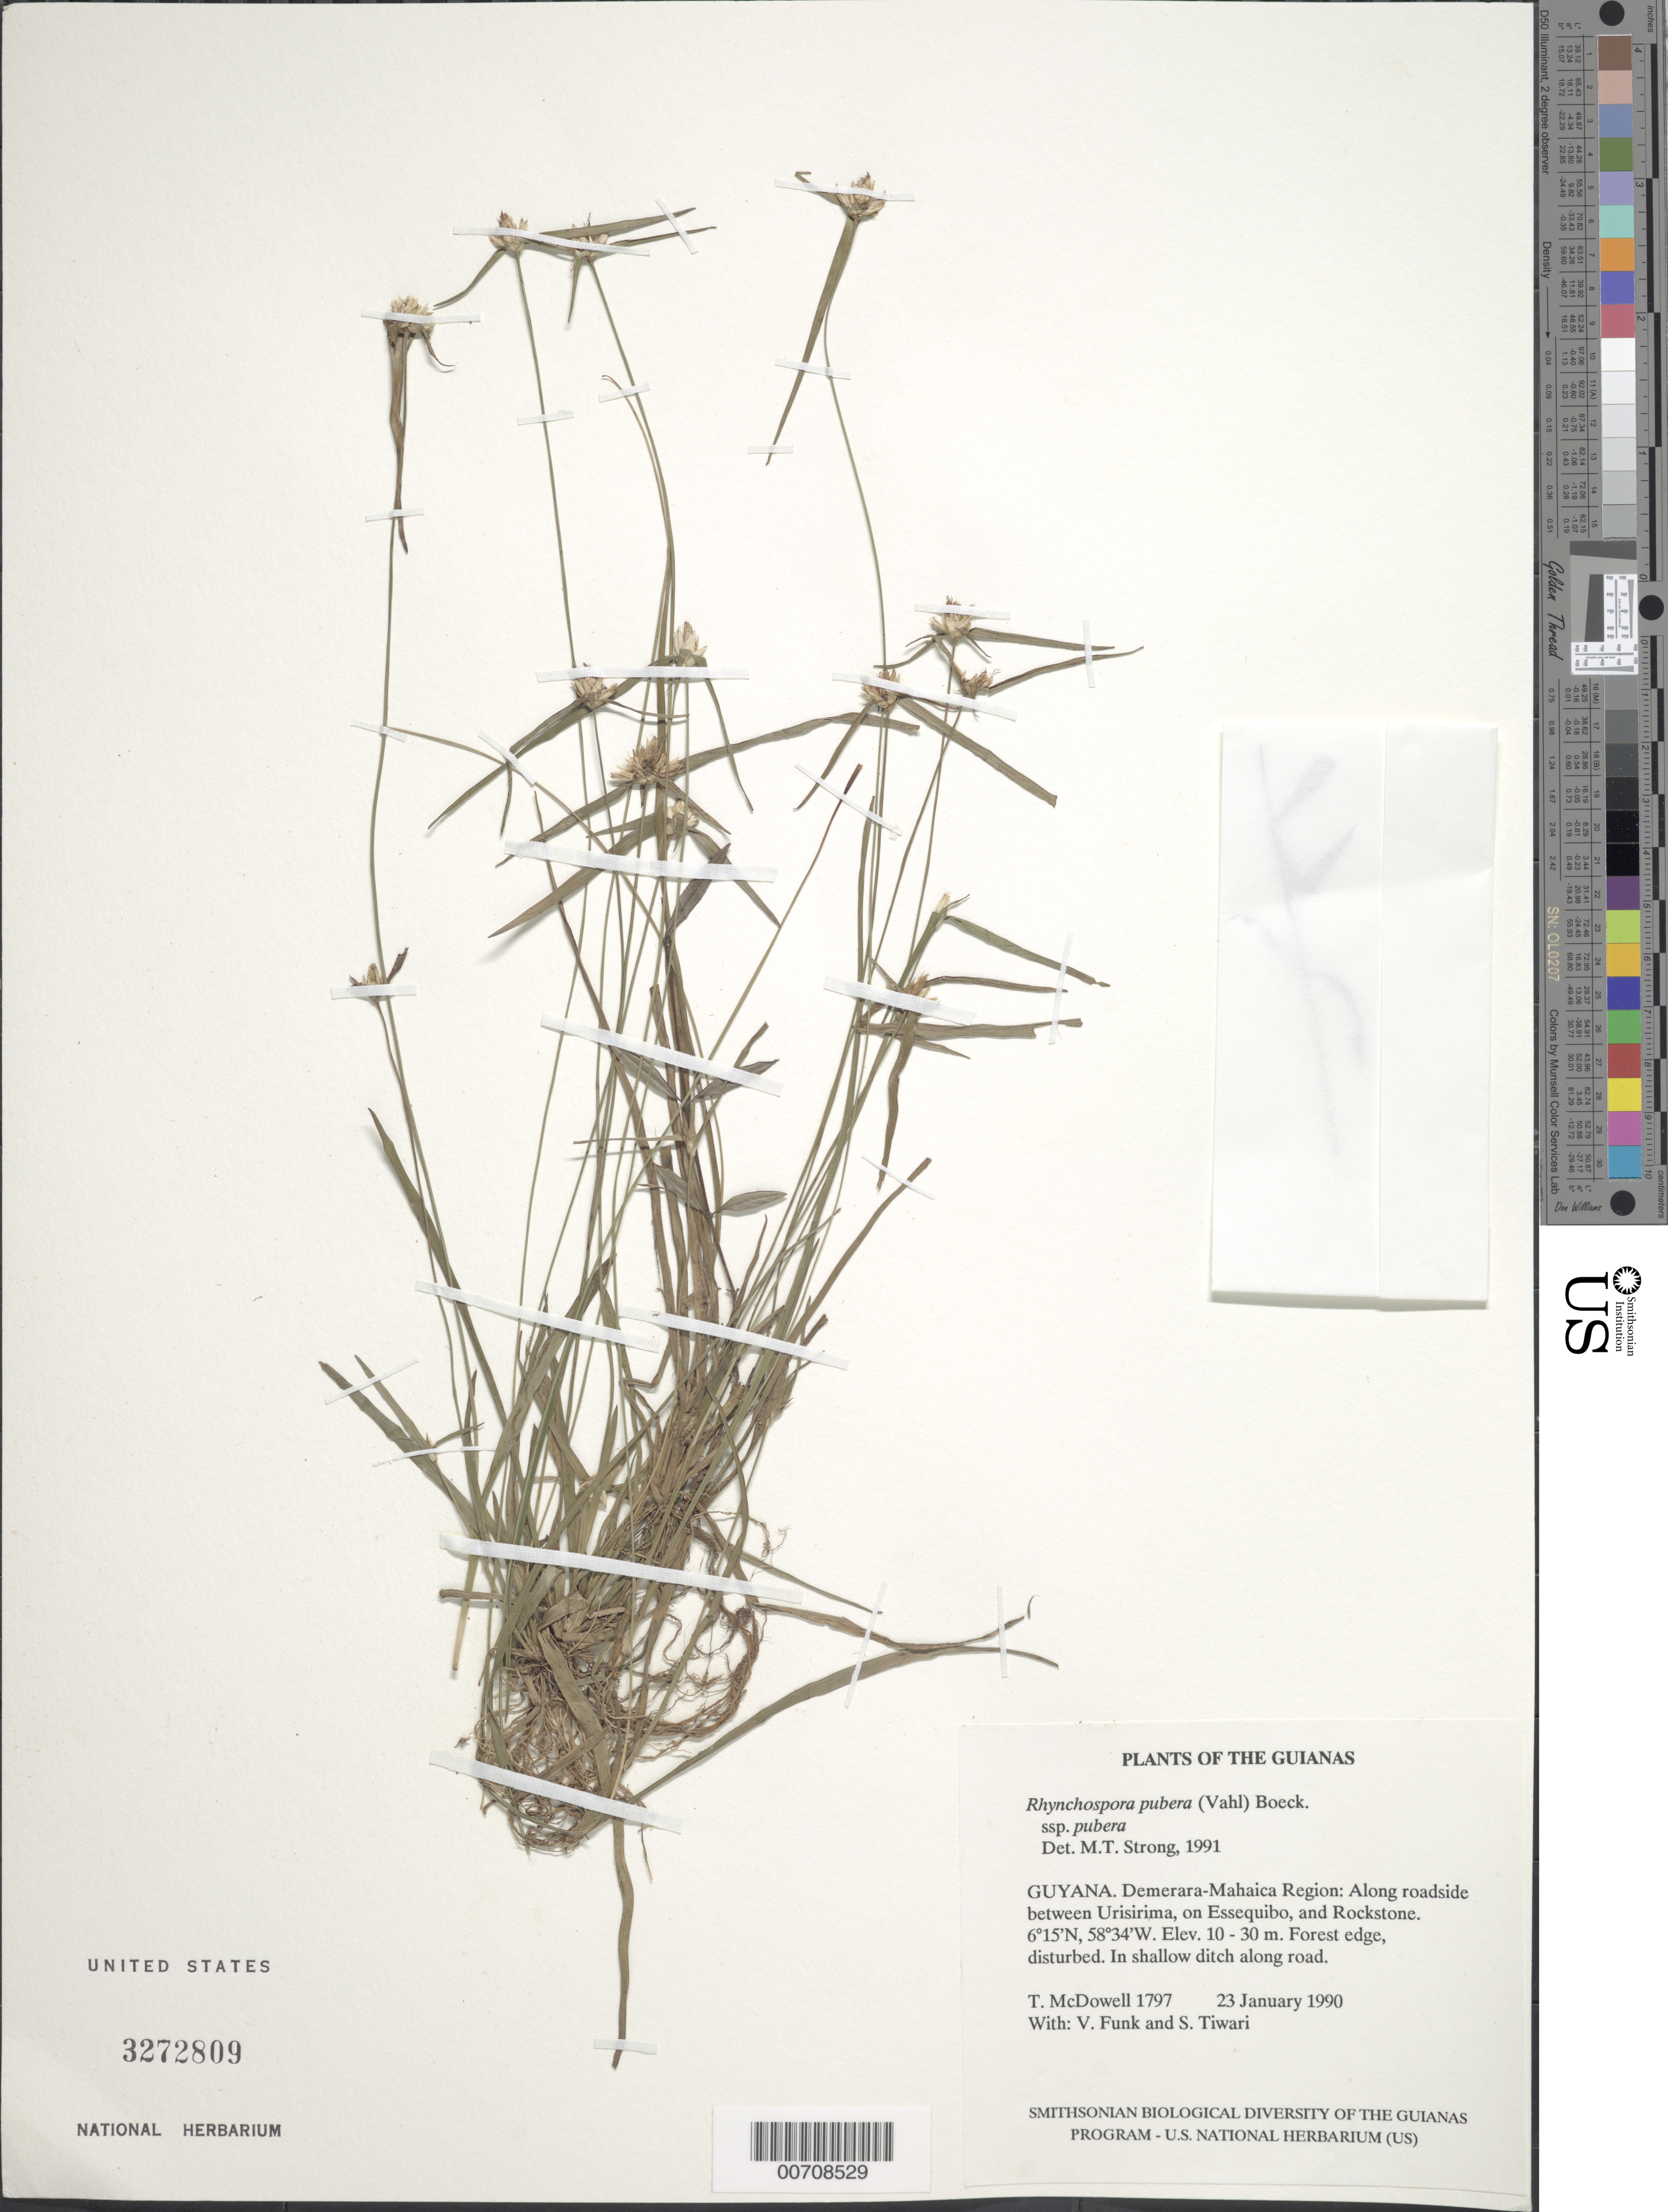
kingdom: Plantae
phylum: Tracheophyta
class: Liliopsida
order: Poales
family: Cyperaceae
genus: Rhynchospora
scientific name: Rhynchospora pubera subsp. pubera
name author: (Vahl) Boeckeler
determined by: Strong, M. T., (US), Smithsonian Institution - National Museum of Natural History (UNITED STATES)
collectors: T. McDowell, V. Funk & S. Tiwari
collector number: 1797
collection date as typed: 23 January 1990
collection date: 1990-01-23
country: Guyana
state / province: Demerara-Mahaica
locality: Along roadside between Urisirima, on Essequibo, and Rockstone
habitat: Forest edge, disturbed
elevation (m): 10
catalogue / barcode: US 3272809